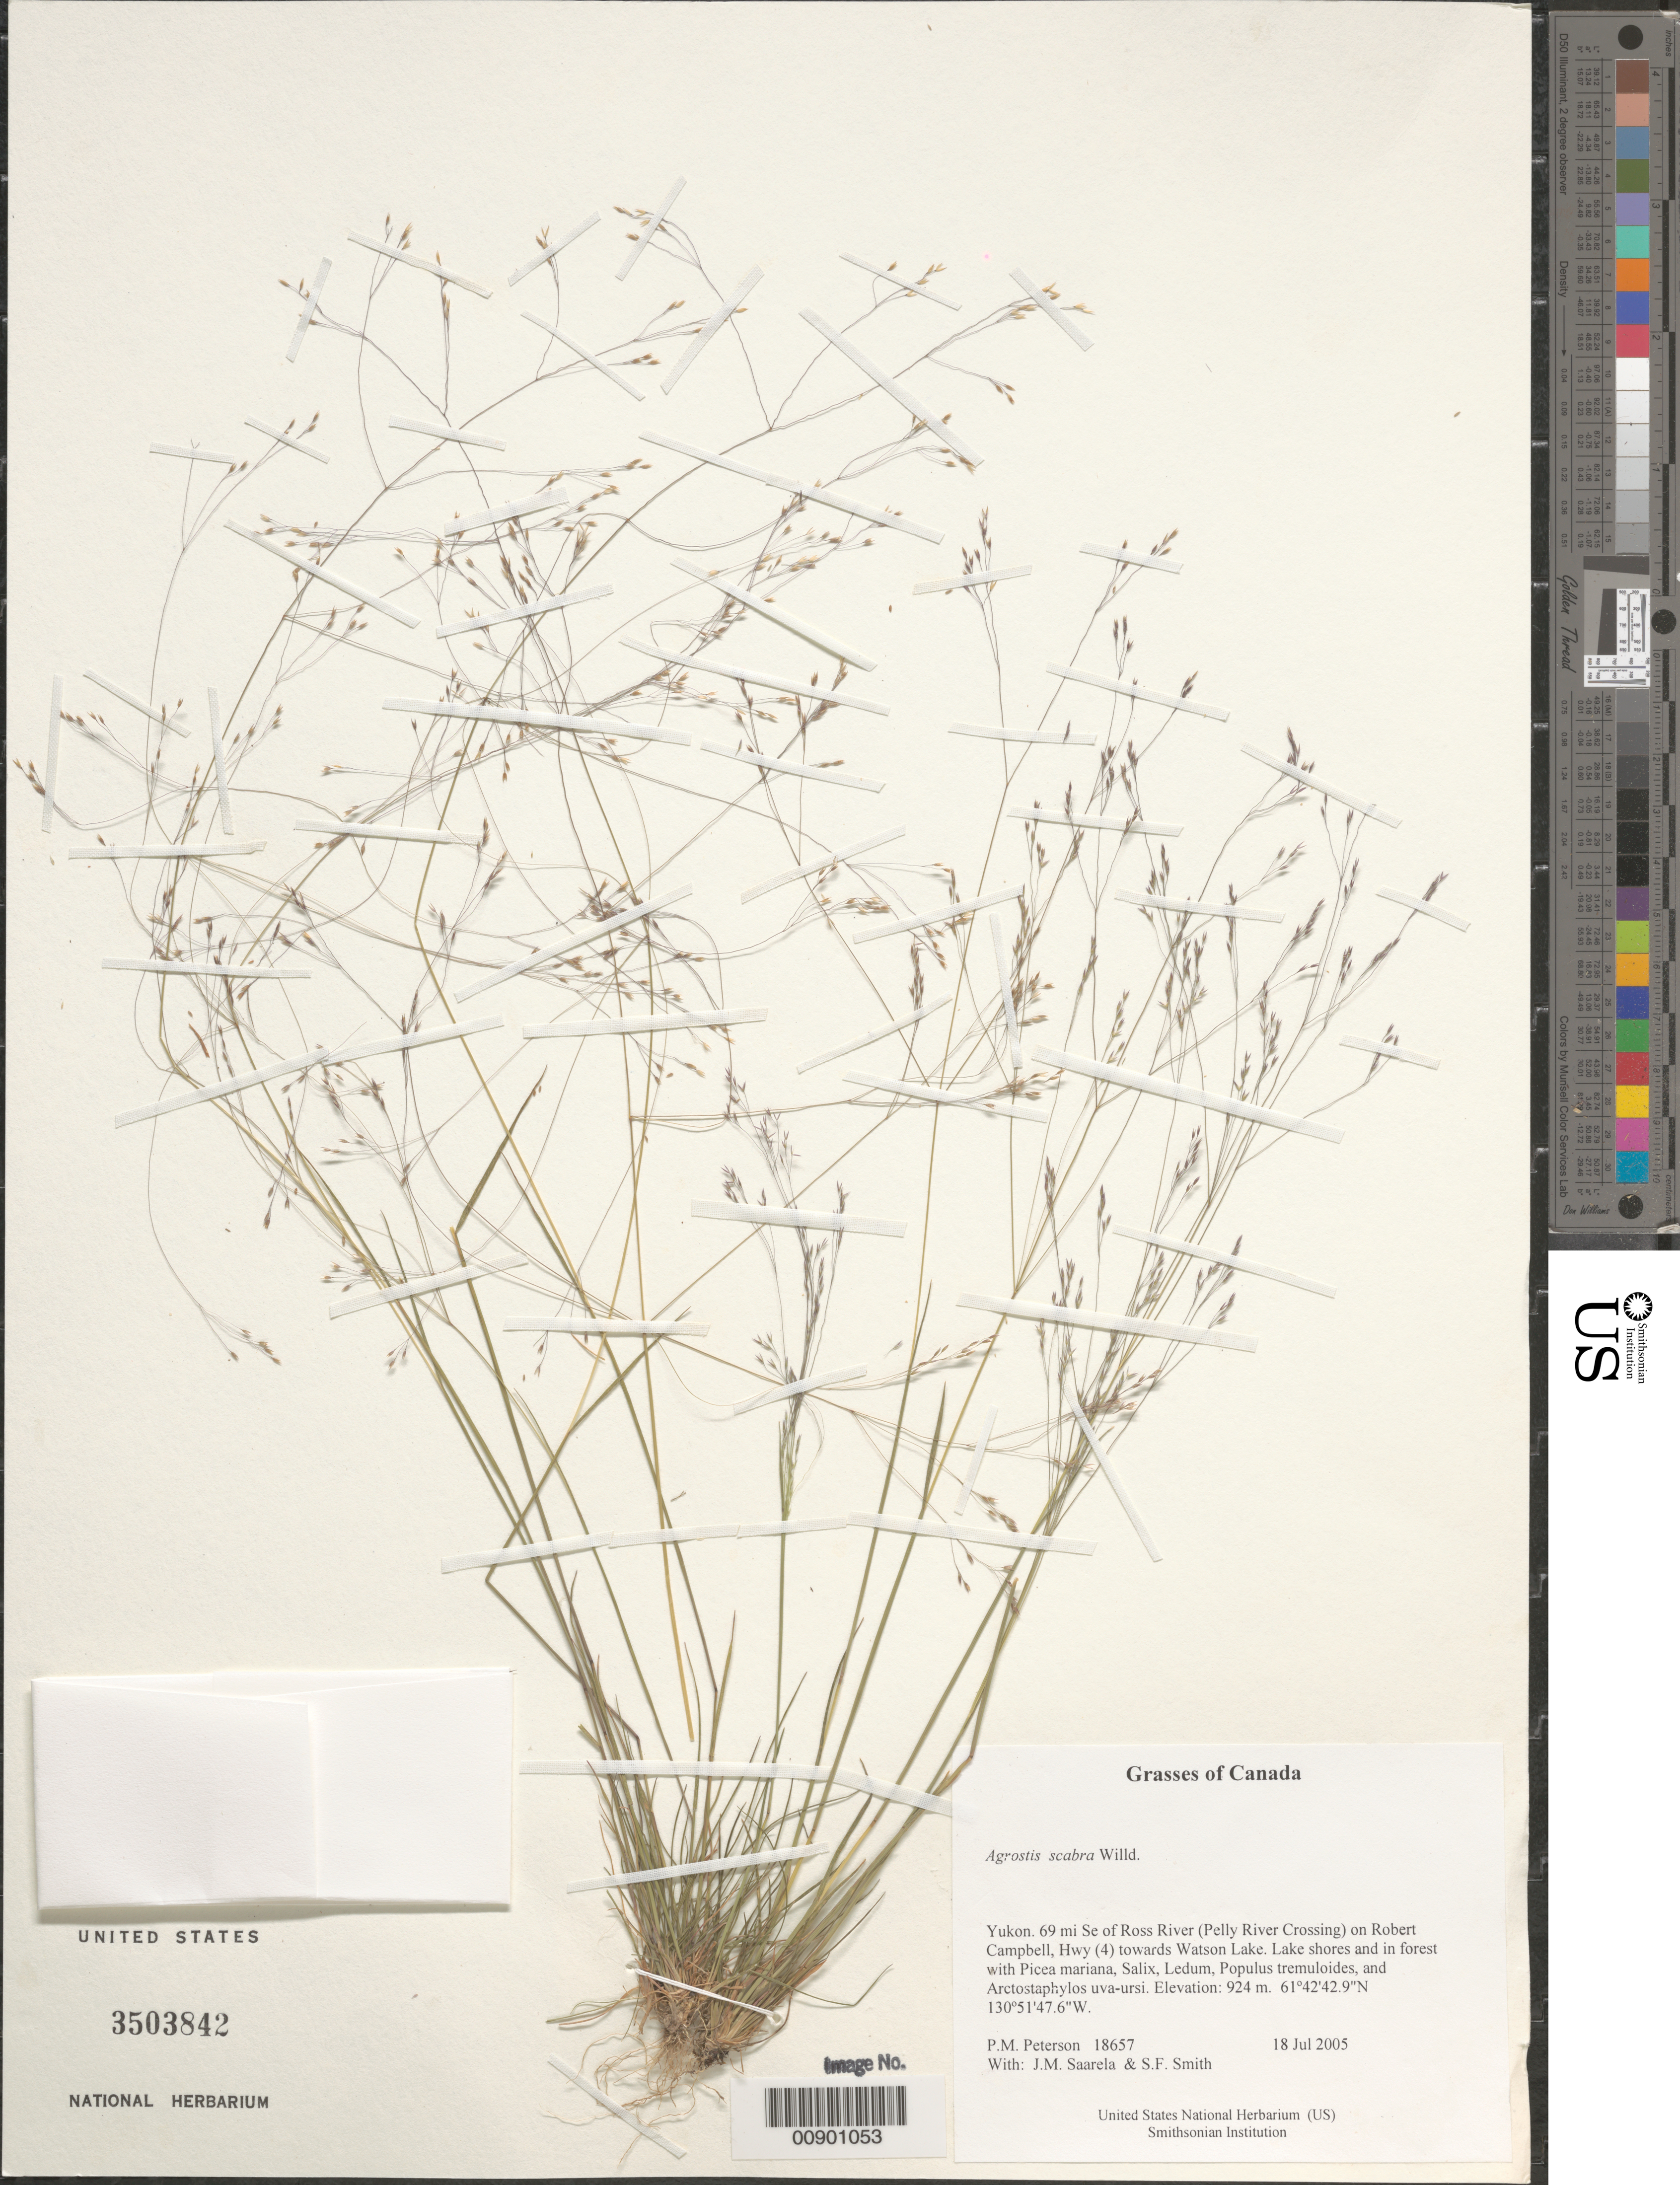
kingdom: Plantae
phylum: Tracheophyta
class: Liliopsida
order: Poales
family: Poaceae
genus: Agrostis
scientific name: Agrostis scabra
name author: Willd.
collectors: P. M. Peterson, J. Saarela & S.F. Smith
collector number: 18657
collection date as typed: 20 Jul 2004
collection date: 2004-07-20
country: Canada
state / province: Yukon Territory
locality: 69 mi Se of Ross River (Pelly River Crossing) on Robert Campbell, Hwy (4) towards Watson Lake. Lake shores and in forest with Picea mariana, Salix, Ledum, Populus tremuloides, and Arctostaphylos uva-ursi.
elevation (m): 924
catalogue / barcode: US 3503842